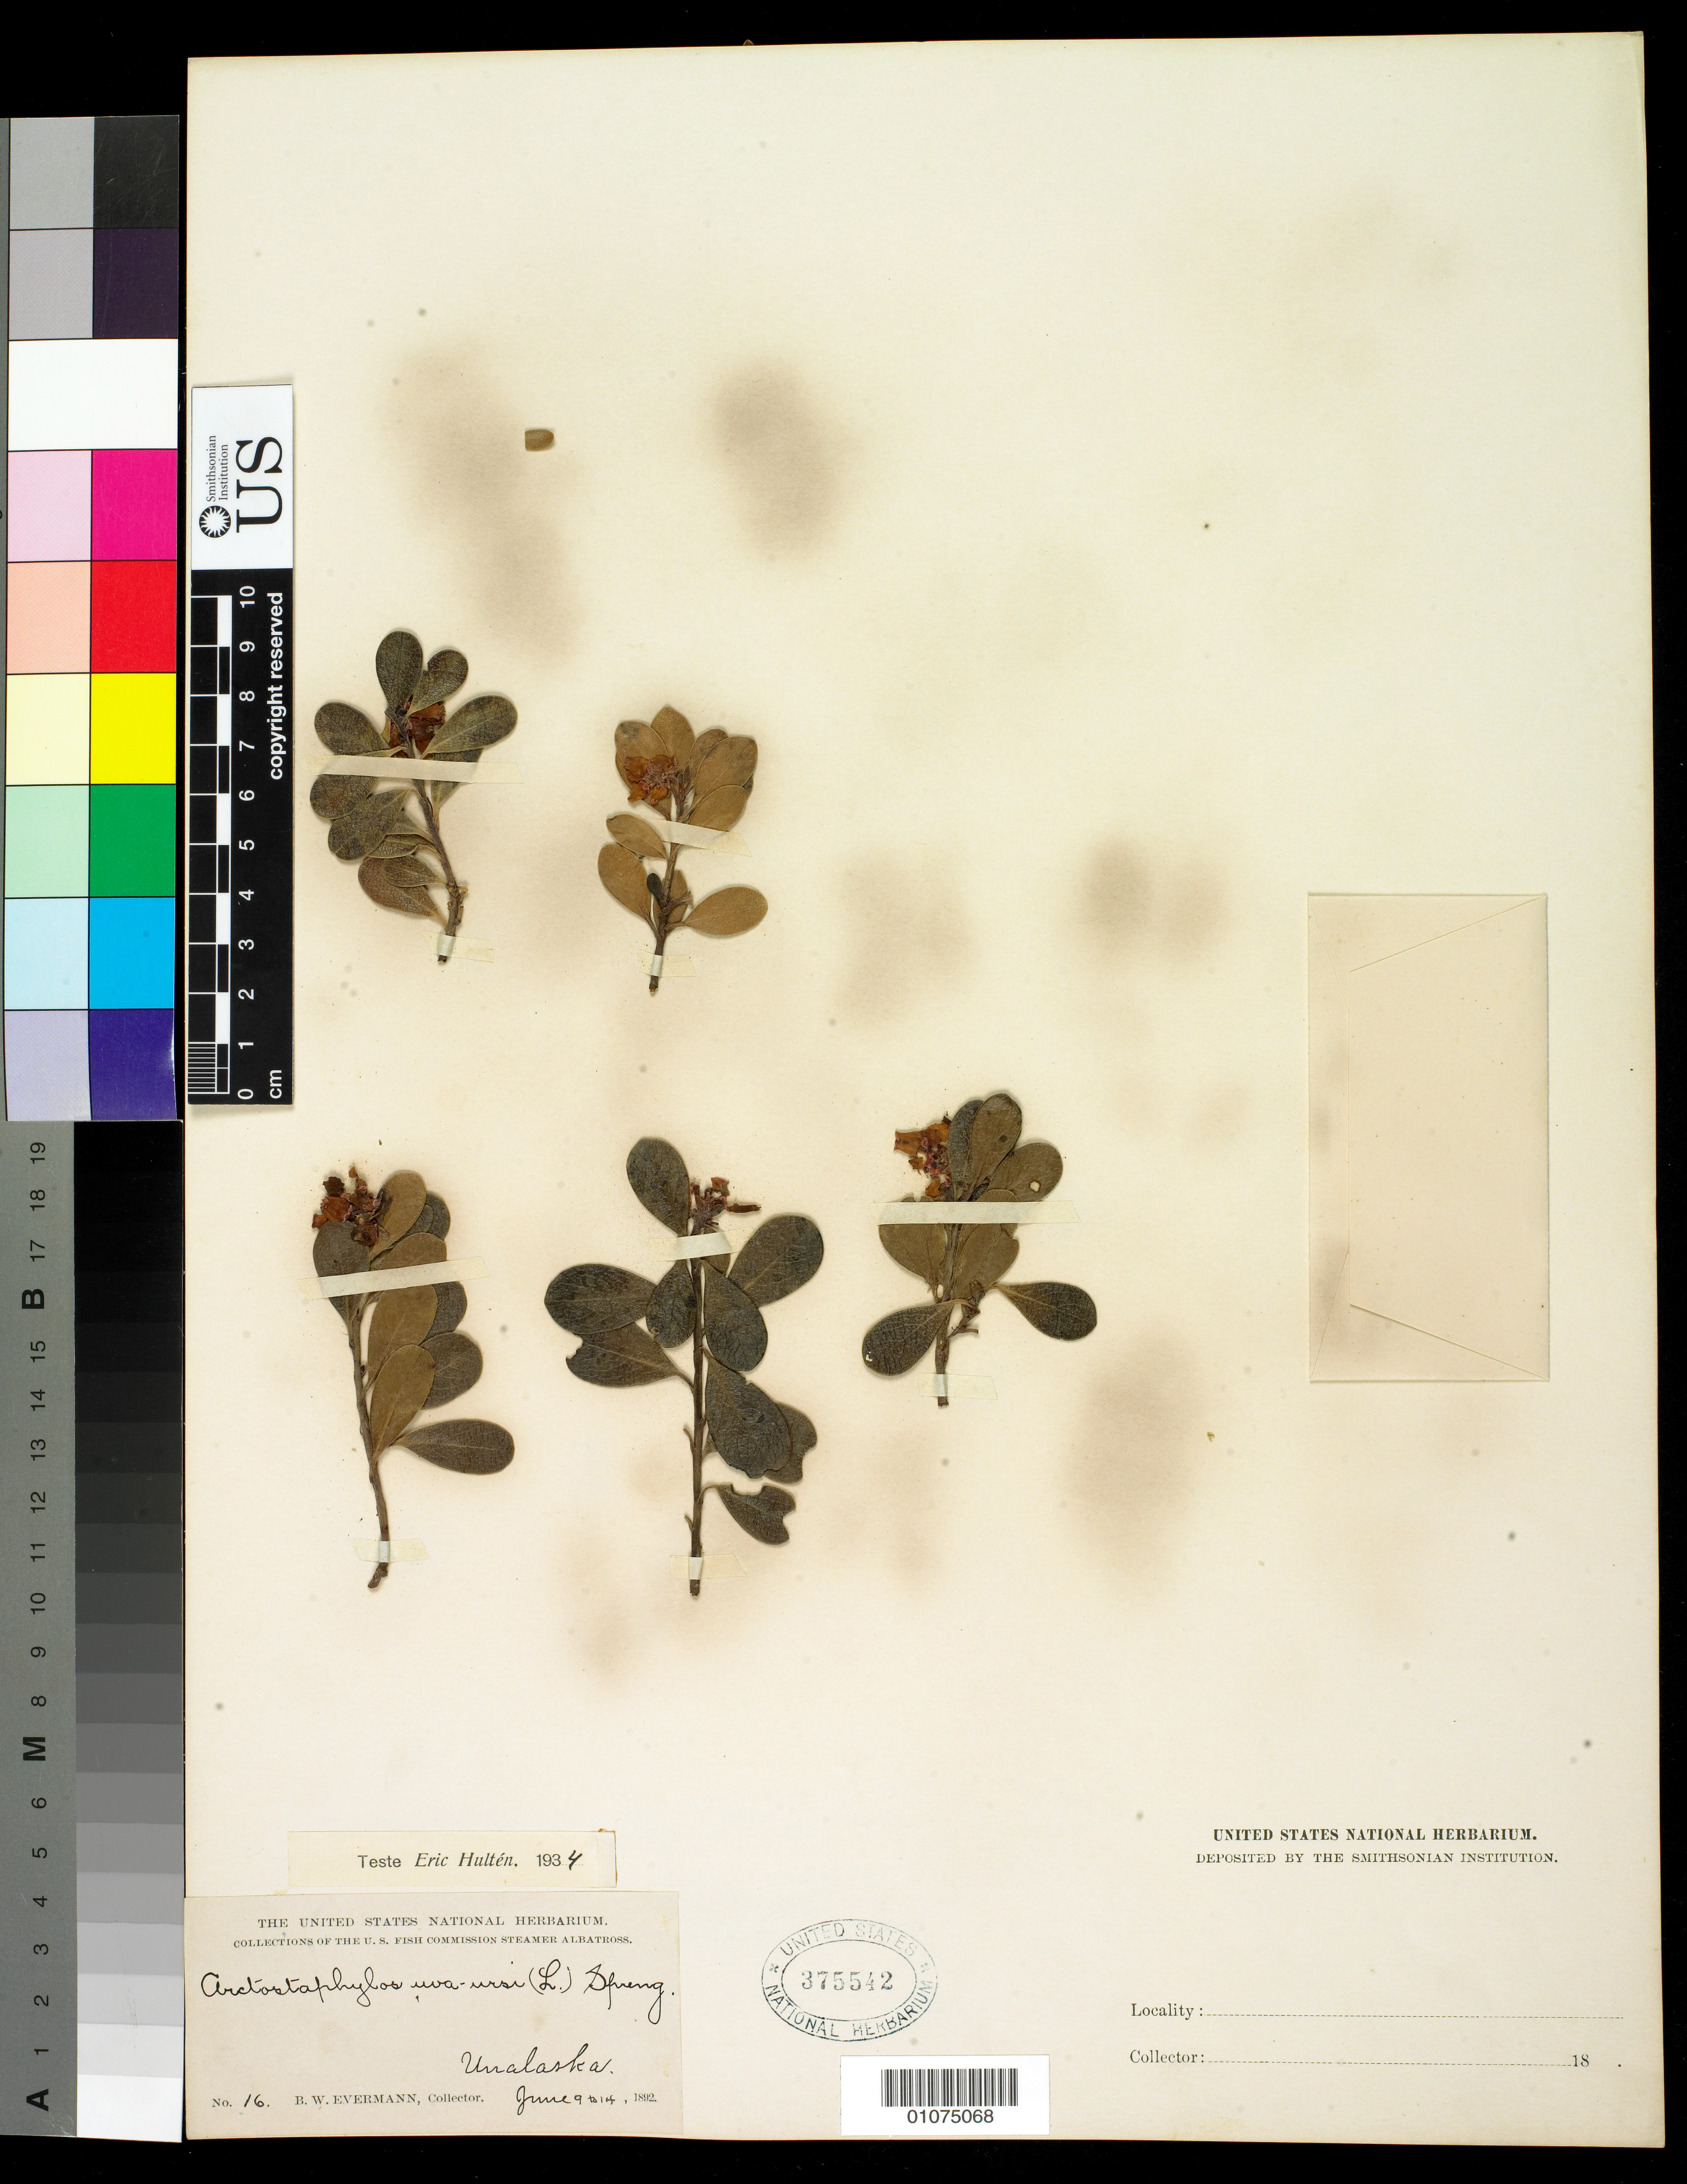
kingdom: Plantae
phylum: Tracheophyta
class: Magnoliopsida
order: Ericales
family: Ericaceae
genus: Arctostaphylos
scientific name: Arctostaphylos uva-ursi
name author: (L.) Spreng.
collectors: B. W. Evermann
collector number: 16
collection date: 1892-06-09/1892-06-14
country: United States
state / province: Alaska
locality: Unalaska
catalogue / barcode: US 375542